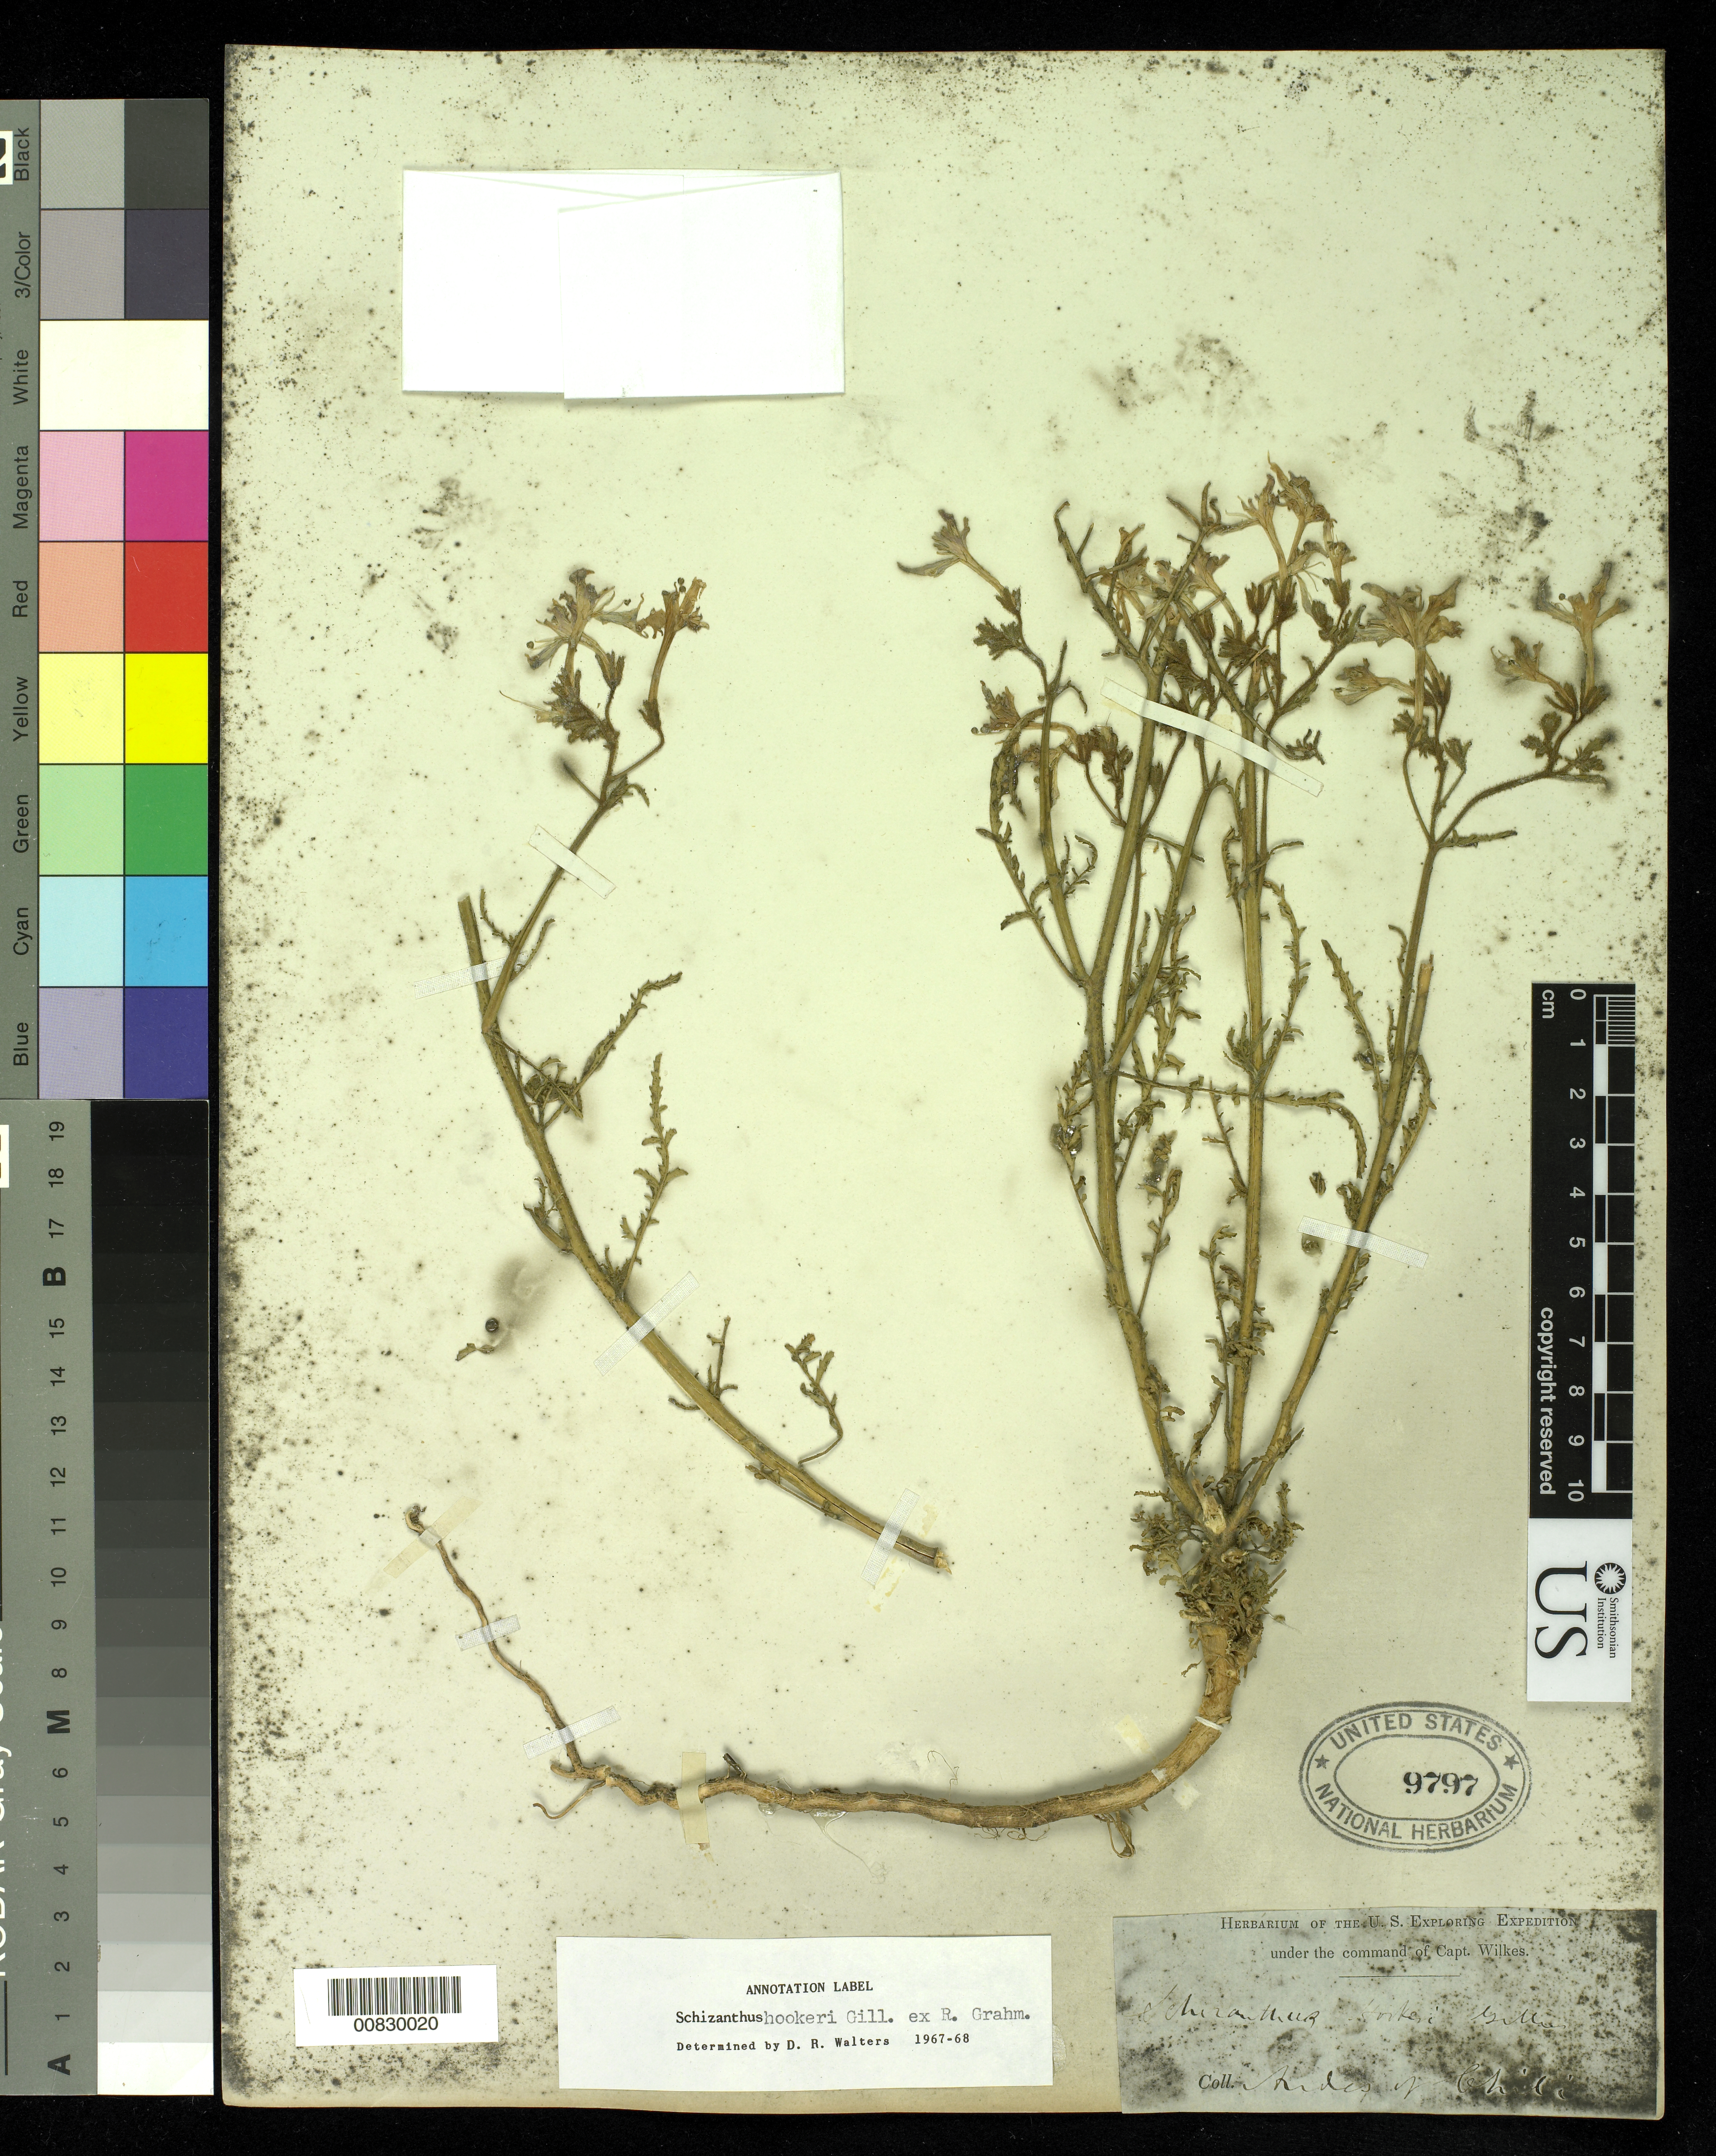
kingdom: Plantae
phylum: Tracheophyta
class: Magnoliopsida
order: Solanales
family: Solanaceae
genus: Schizanthus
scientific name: Schizanthus hookeri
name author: Gillies ex Graham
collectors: Wilkes Explor. Exped.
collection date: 1838/1842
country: Chile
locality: Andes of Chile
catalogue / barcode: US 9797